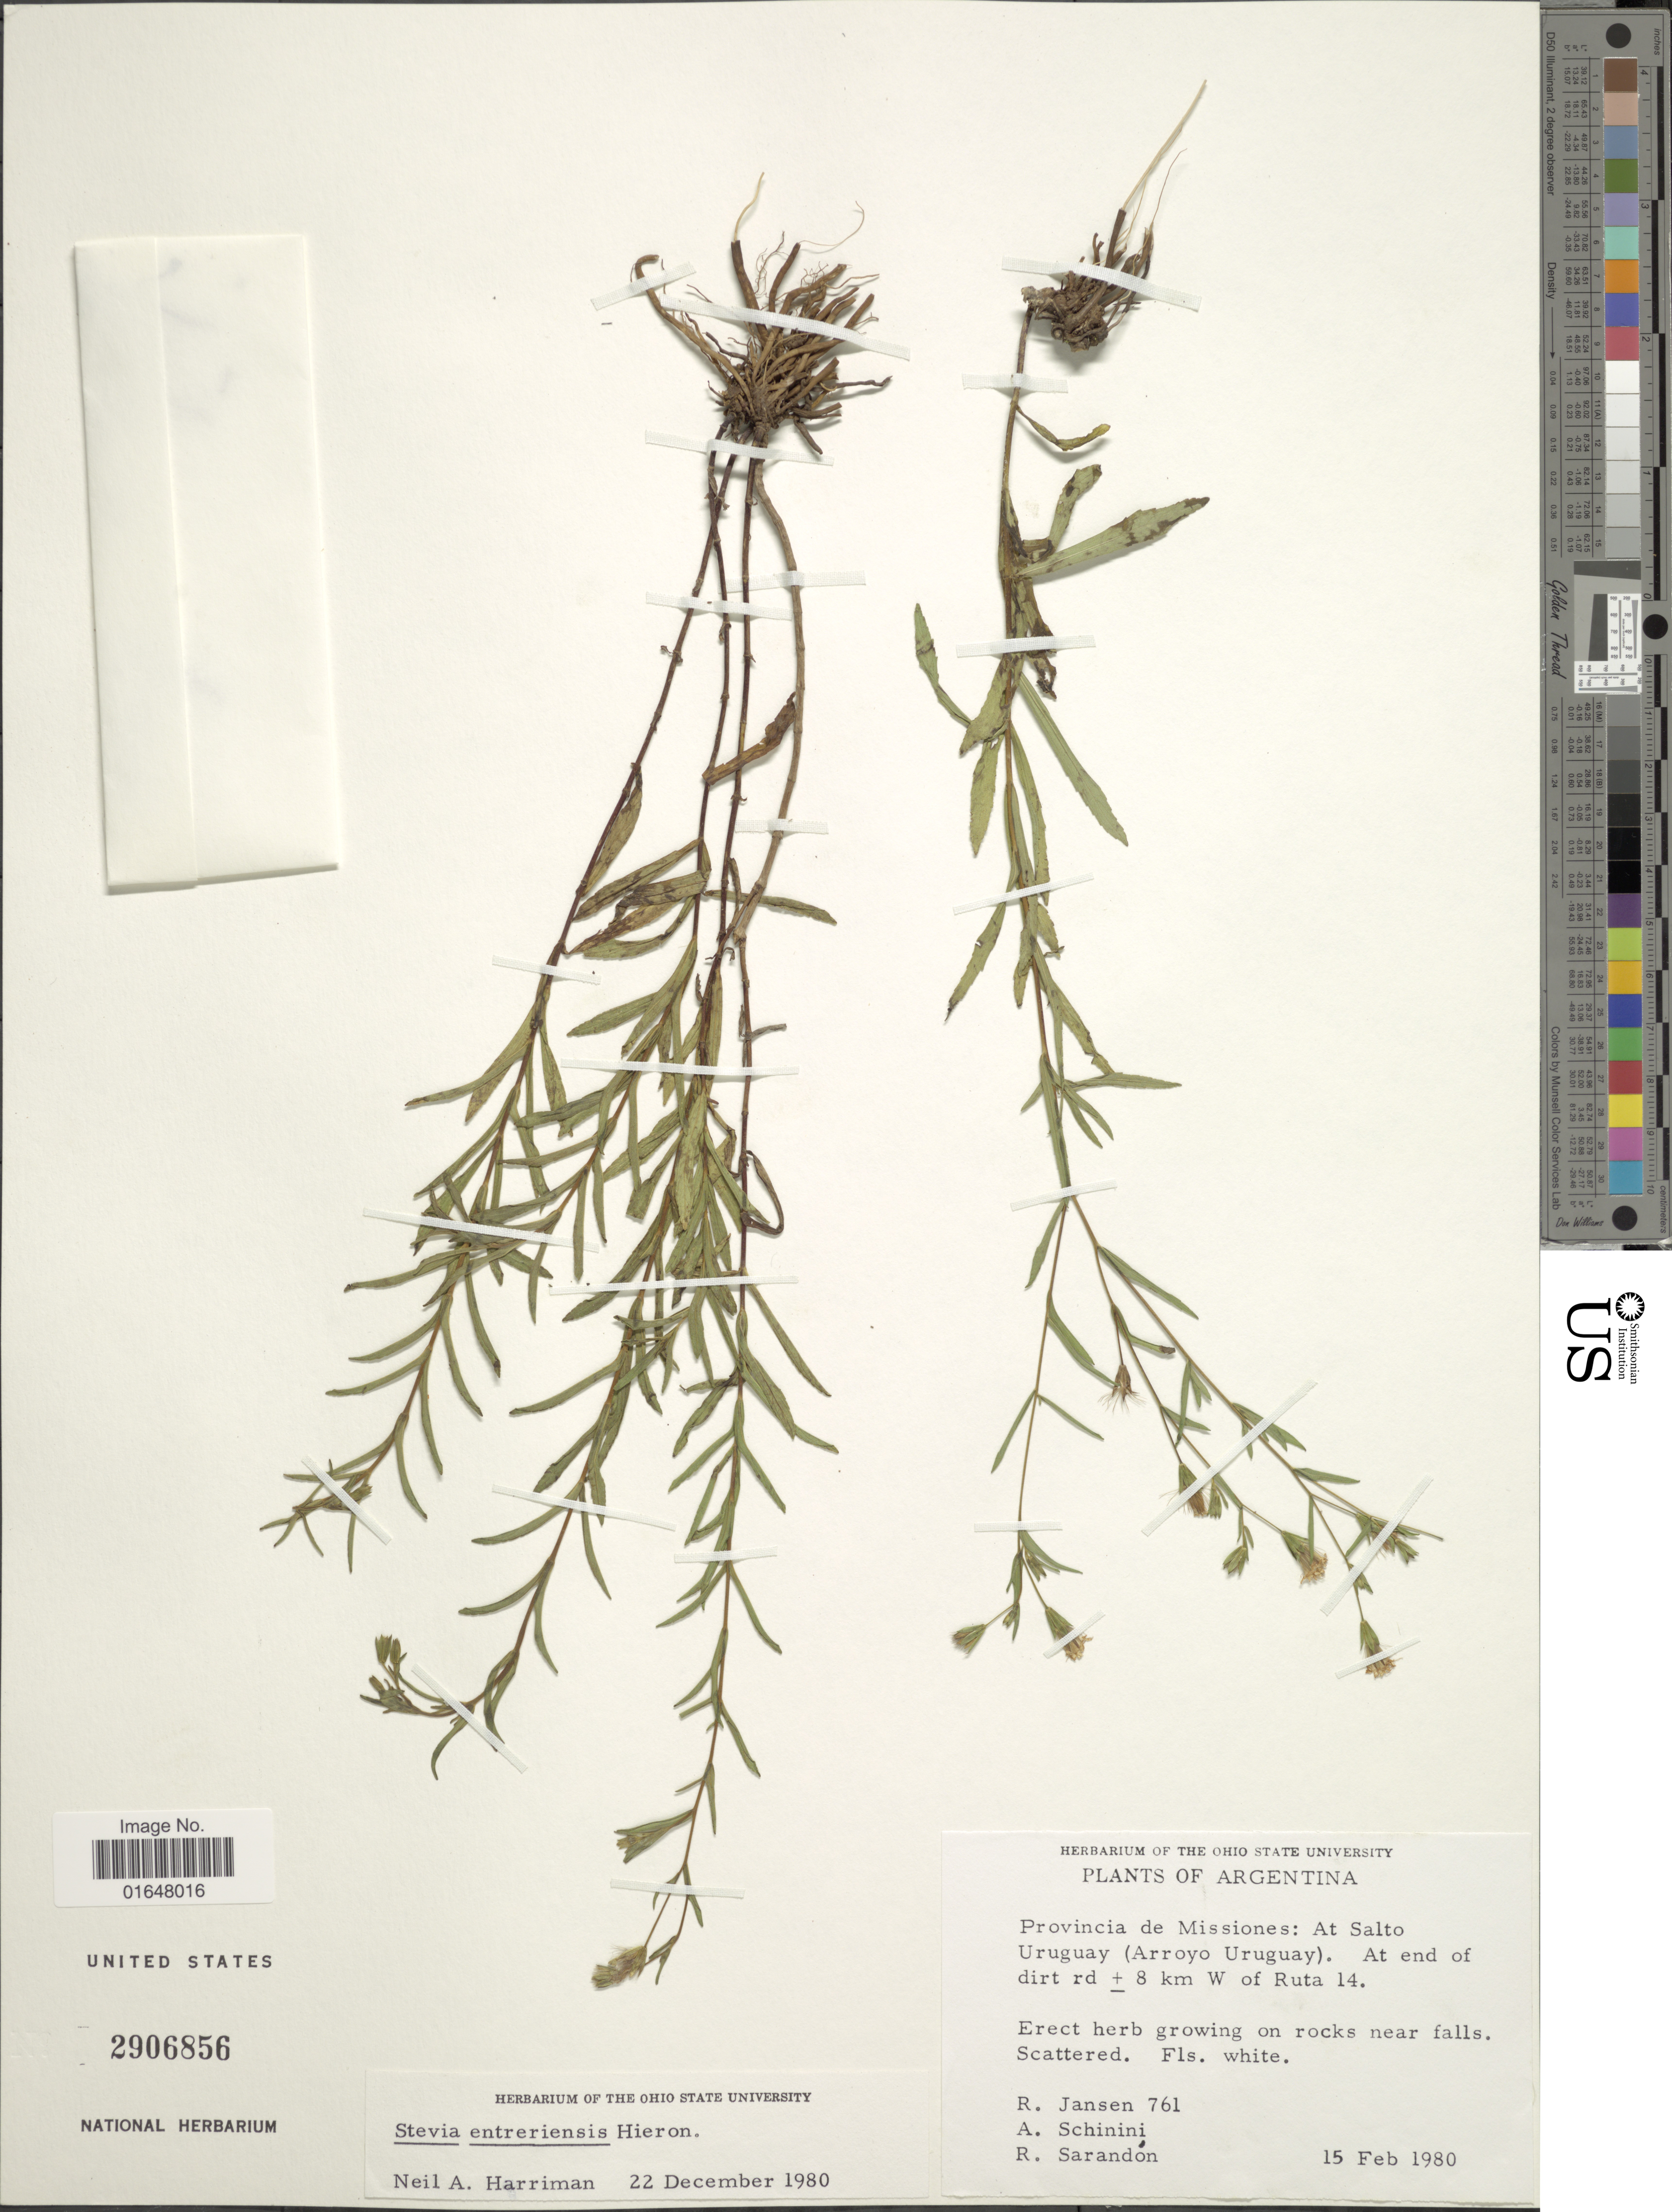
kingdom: Plantae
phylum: Tracheophyta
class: Magnoliopsida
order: Asterales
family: Asteraceae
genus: Stevia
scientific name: Stevia entreriensis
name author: Hieron.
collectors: R. K. Jansen, A. Schinini & R. Sarandon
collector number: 761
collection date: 1980-02-15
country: Argentina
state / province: Misiones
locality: Salto Uruguay (Arroyo Uruguay), at end of dirt rd ±8 km W of Ruta 14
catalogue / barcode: US 2906856